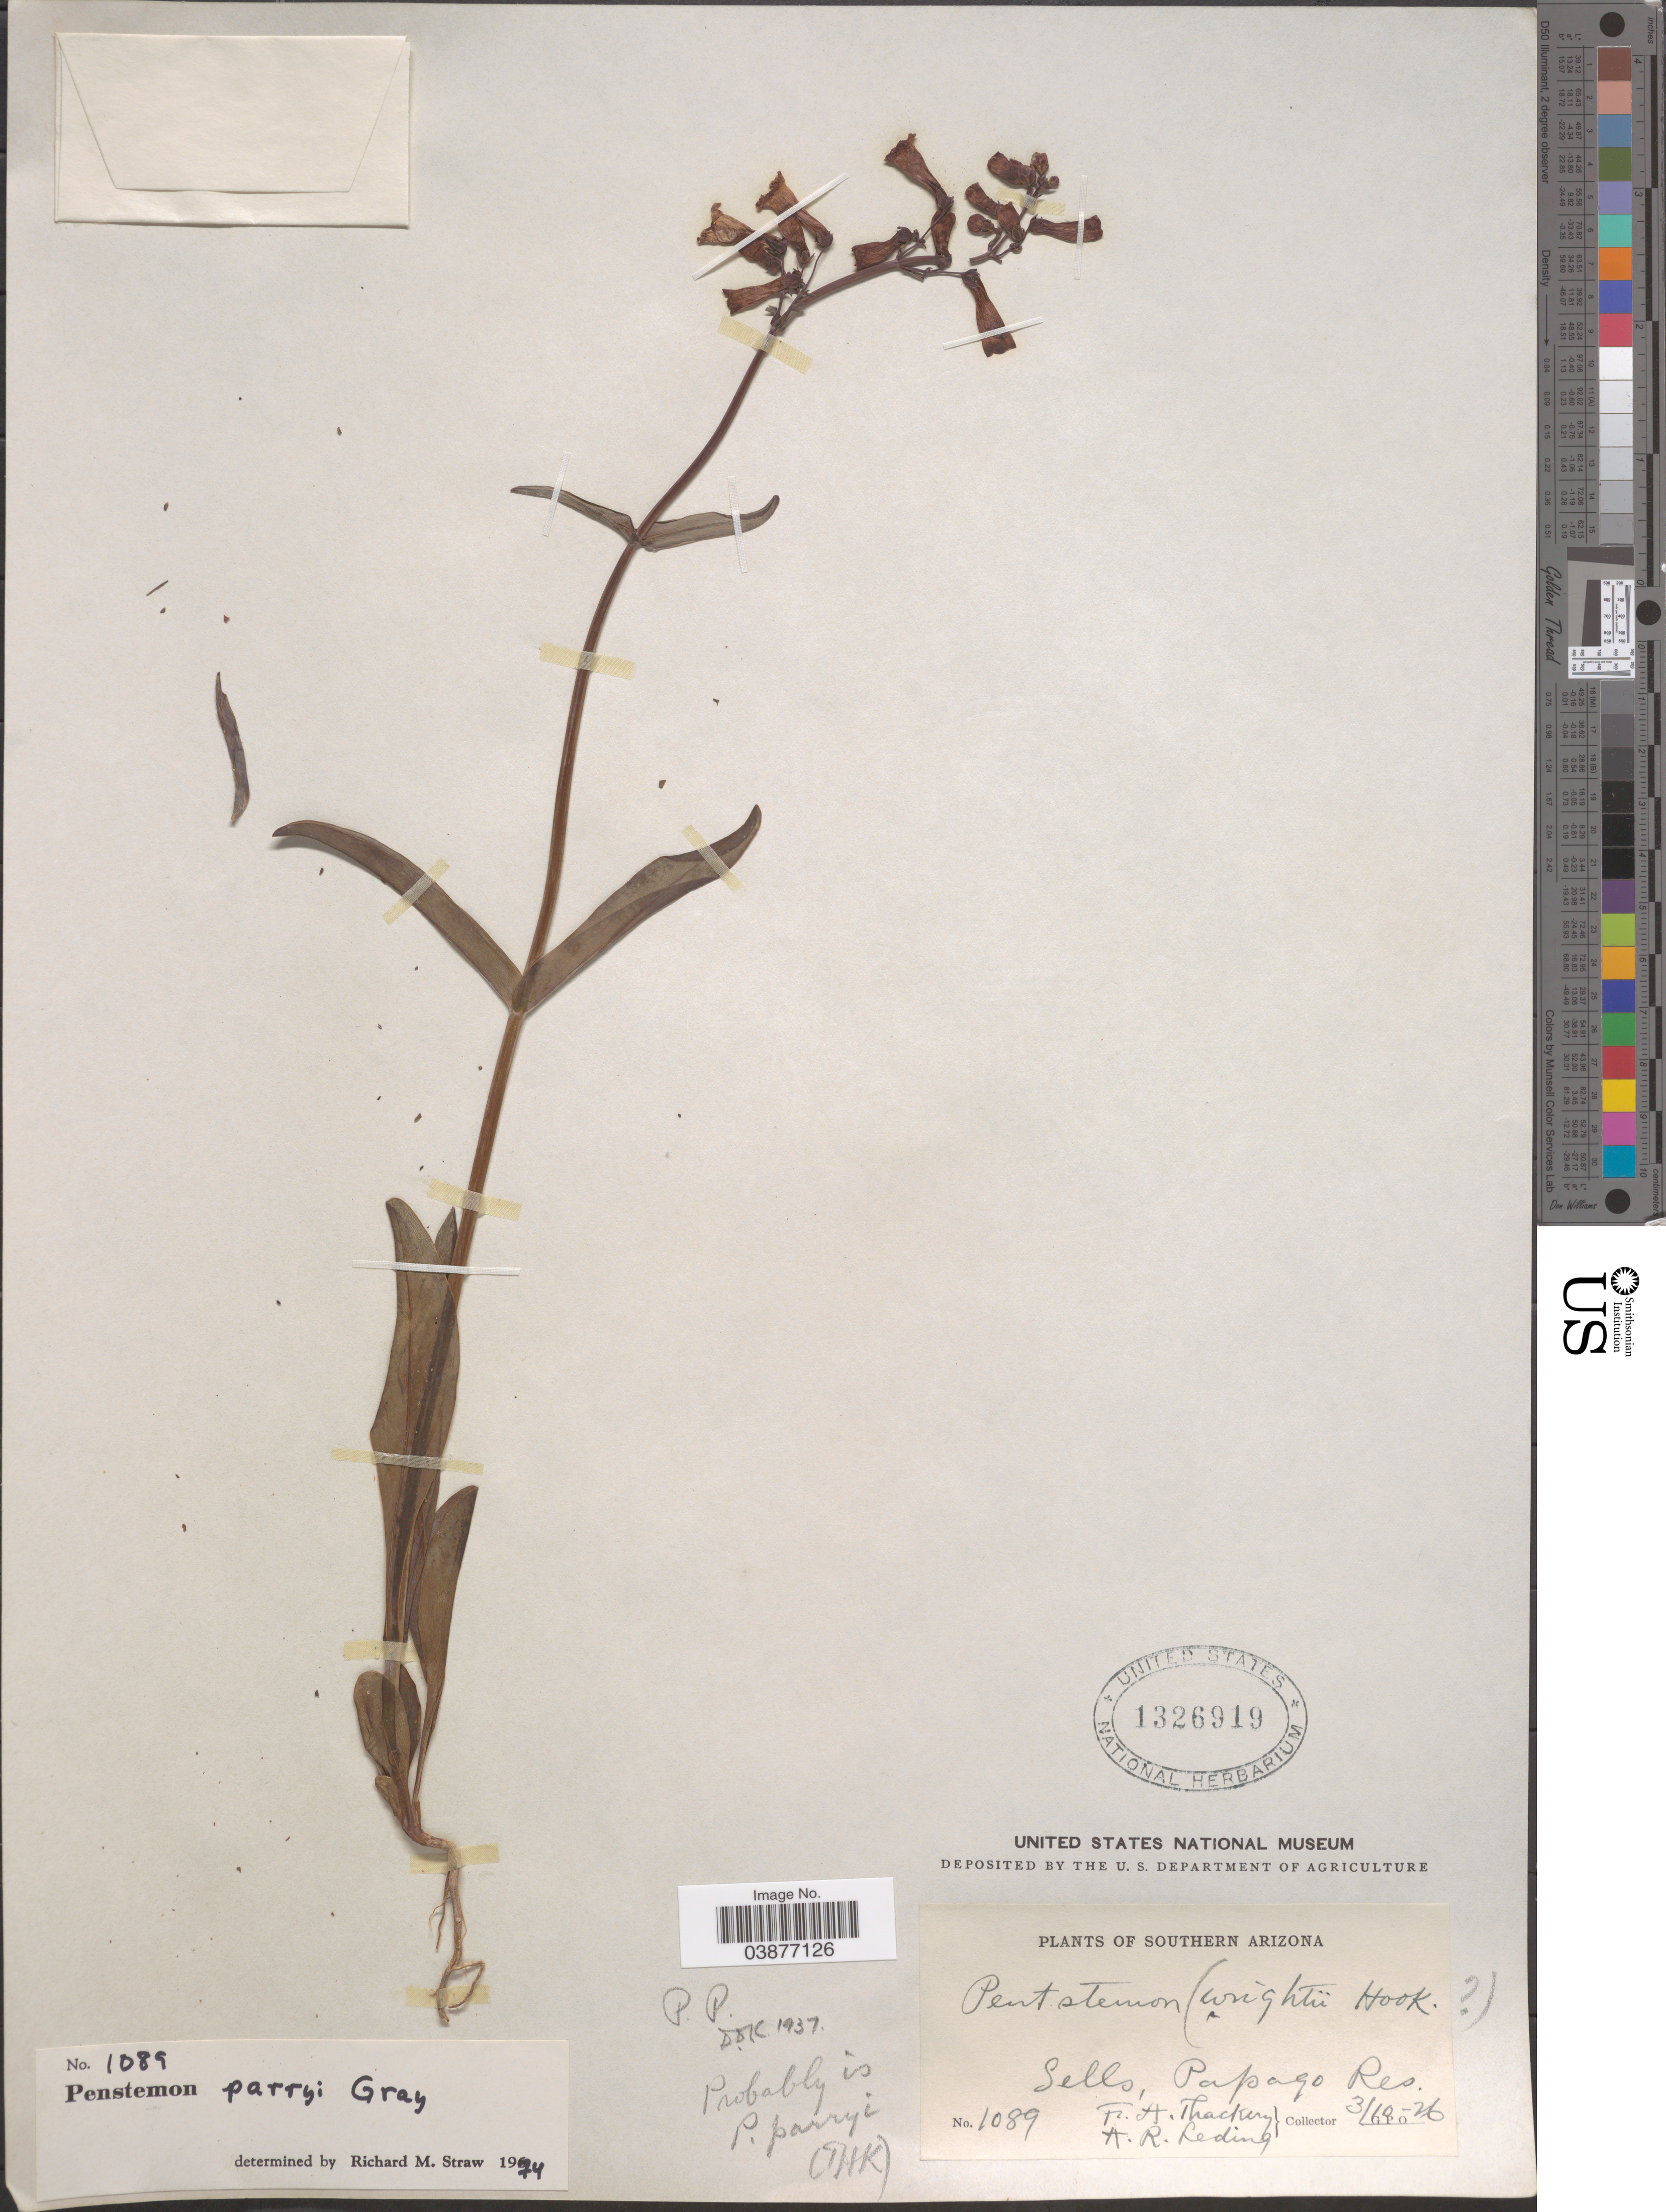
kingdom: Plantae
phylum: Tracheophyta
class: Magnoliopsida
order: Lamiales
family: Plantaginaceae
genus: Penstemon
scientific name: Penstemon parryi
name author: A. Gray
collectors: F. Thackery & A. Leding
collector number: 1089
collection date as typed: Transcribed d/m/y: 10/3/26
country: United States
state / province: Arizona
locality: Southern Arizona. Sells, Papago Res.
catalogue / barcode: US 1326919